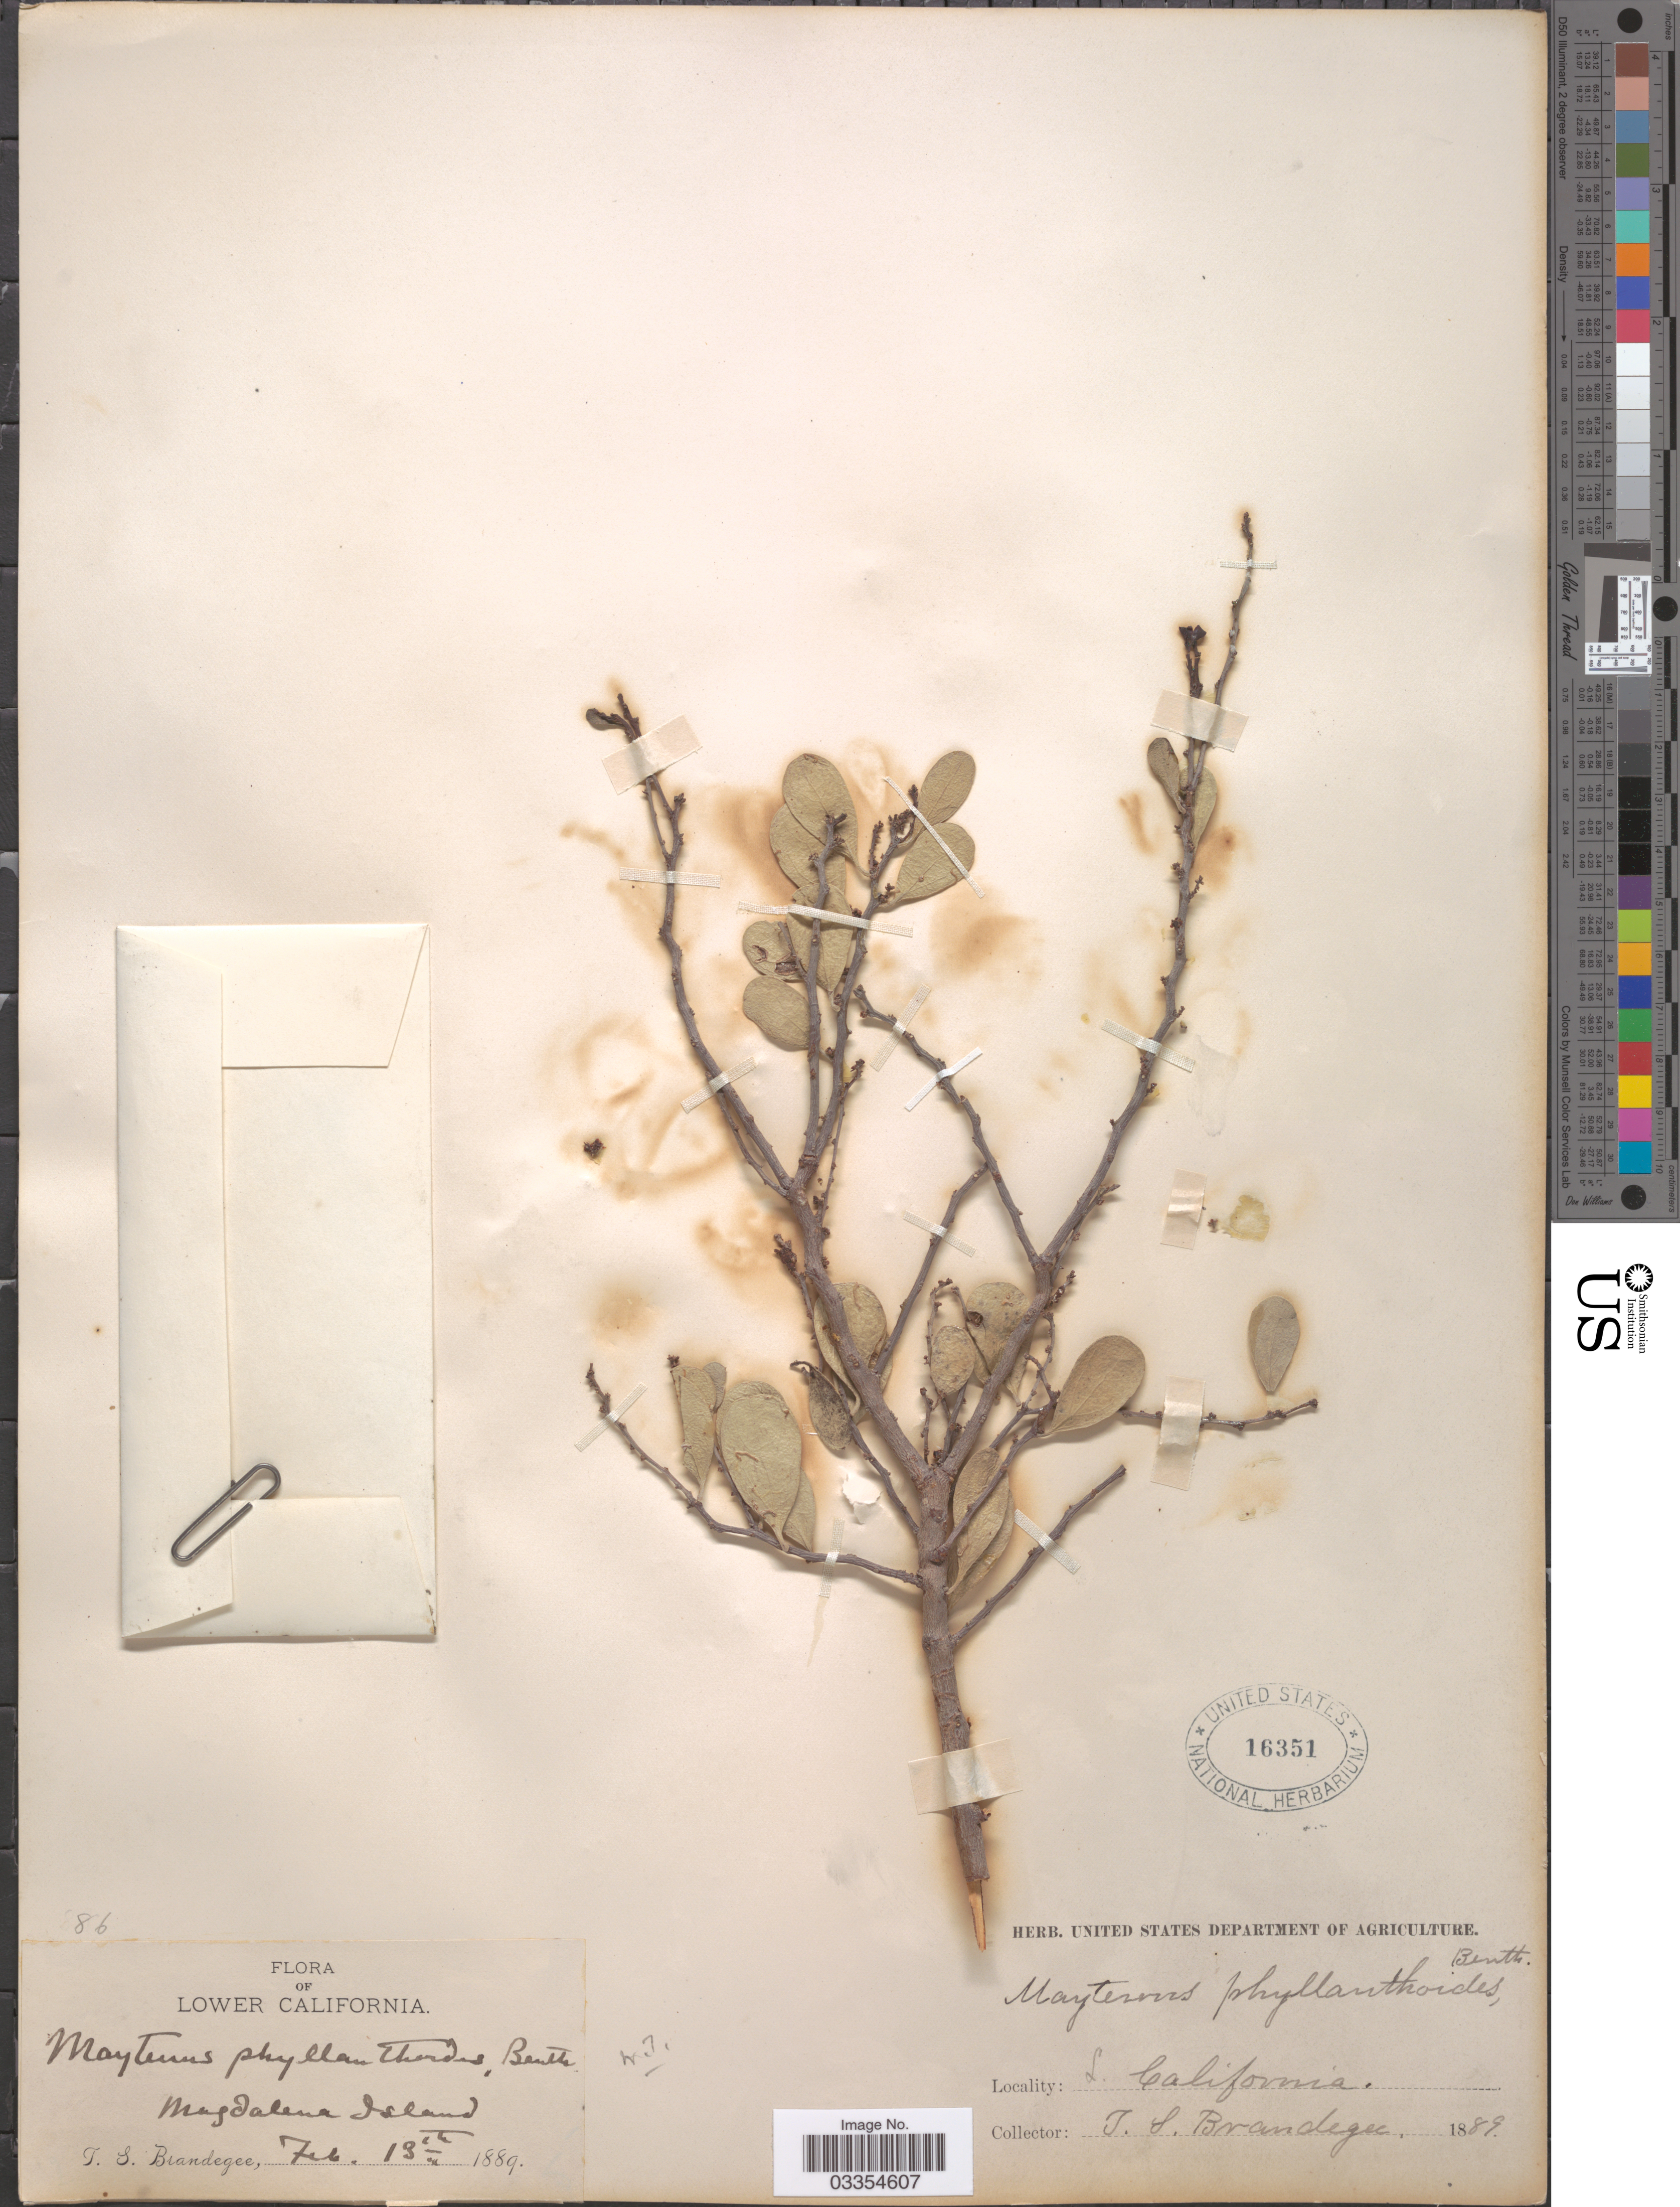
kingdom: Plantae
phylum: Tracheophyta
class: Magnoliopsida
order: Celastrales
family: Celastraceae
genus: Tricerma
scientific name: Tricerma phyllanthoides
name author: (Benth.) Lundell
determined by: Strong, Mark T., (BOT), Smithsonian Institution - National Museum of Natural History (UNITED STATES)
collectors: T. S. Brandegee (herbarium)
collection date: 1889-02-13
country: Mexico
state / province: Baja California Sur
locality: Lower California, Magdalena Island.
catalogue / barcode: US 16351